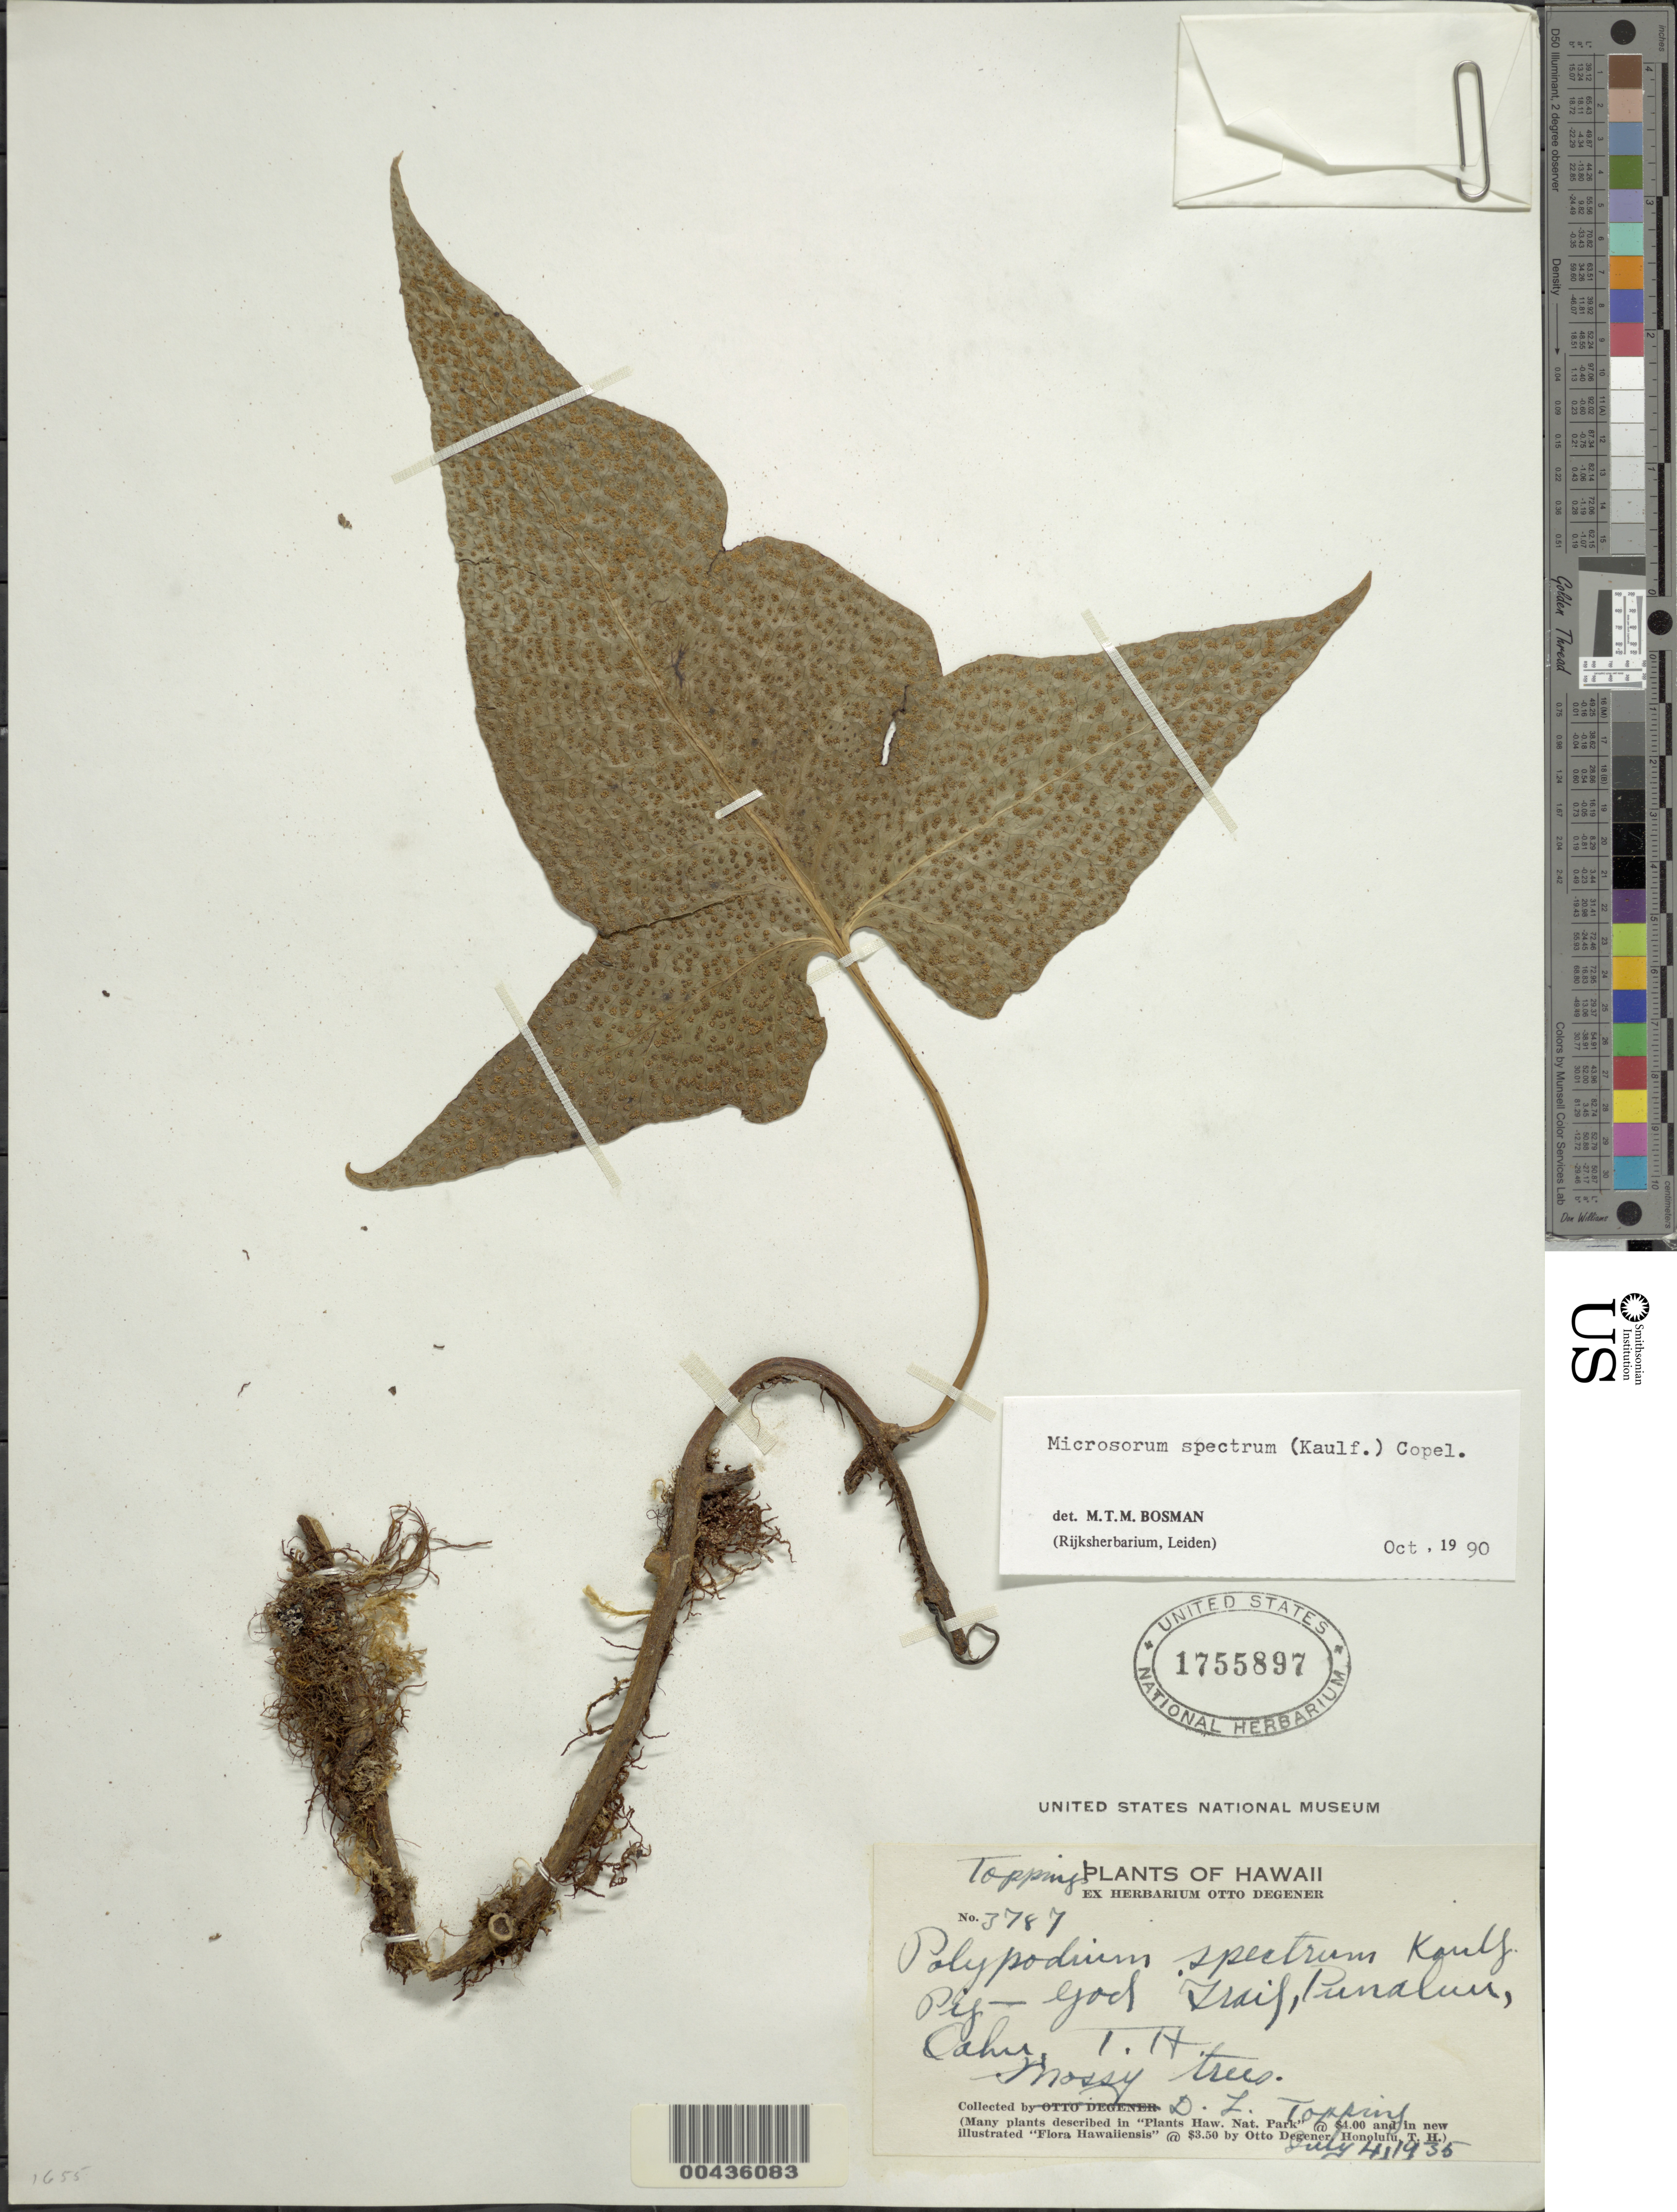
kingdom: Plantae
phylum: Tracheophyta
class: Polypodiopsida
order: Polypodiales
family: Polypodiaceae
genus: Microsorum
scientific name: Microsorum spectrum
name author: (Kaulf.) Copel.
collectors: D. L. Topping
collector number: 3787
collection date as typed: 4 Jul 1935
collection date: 1935-07-04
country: United States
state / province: Hawaii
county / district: Honolulu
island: Oahu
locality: Pig-God Trail, Punaluu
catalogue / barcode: US 1755897